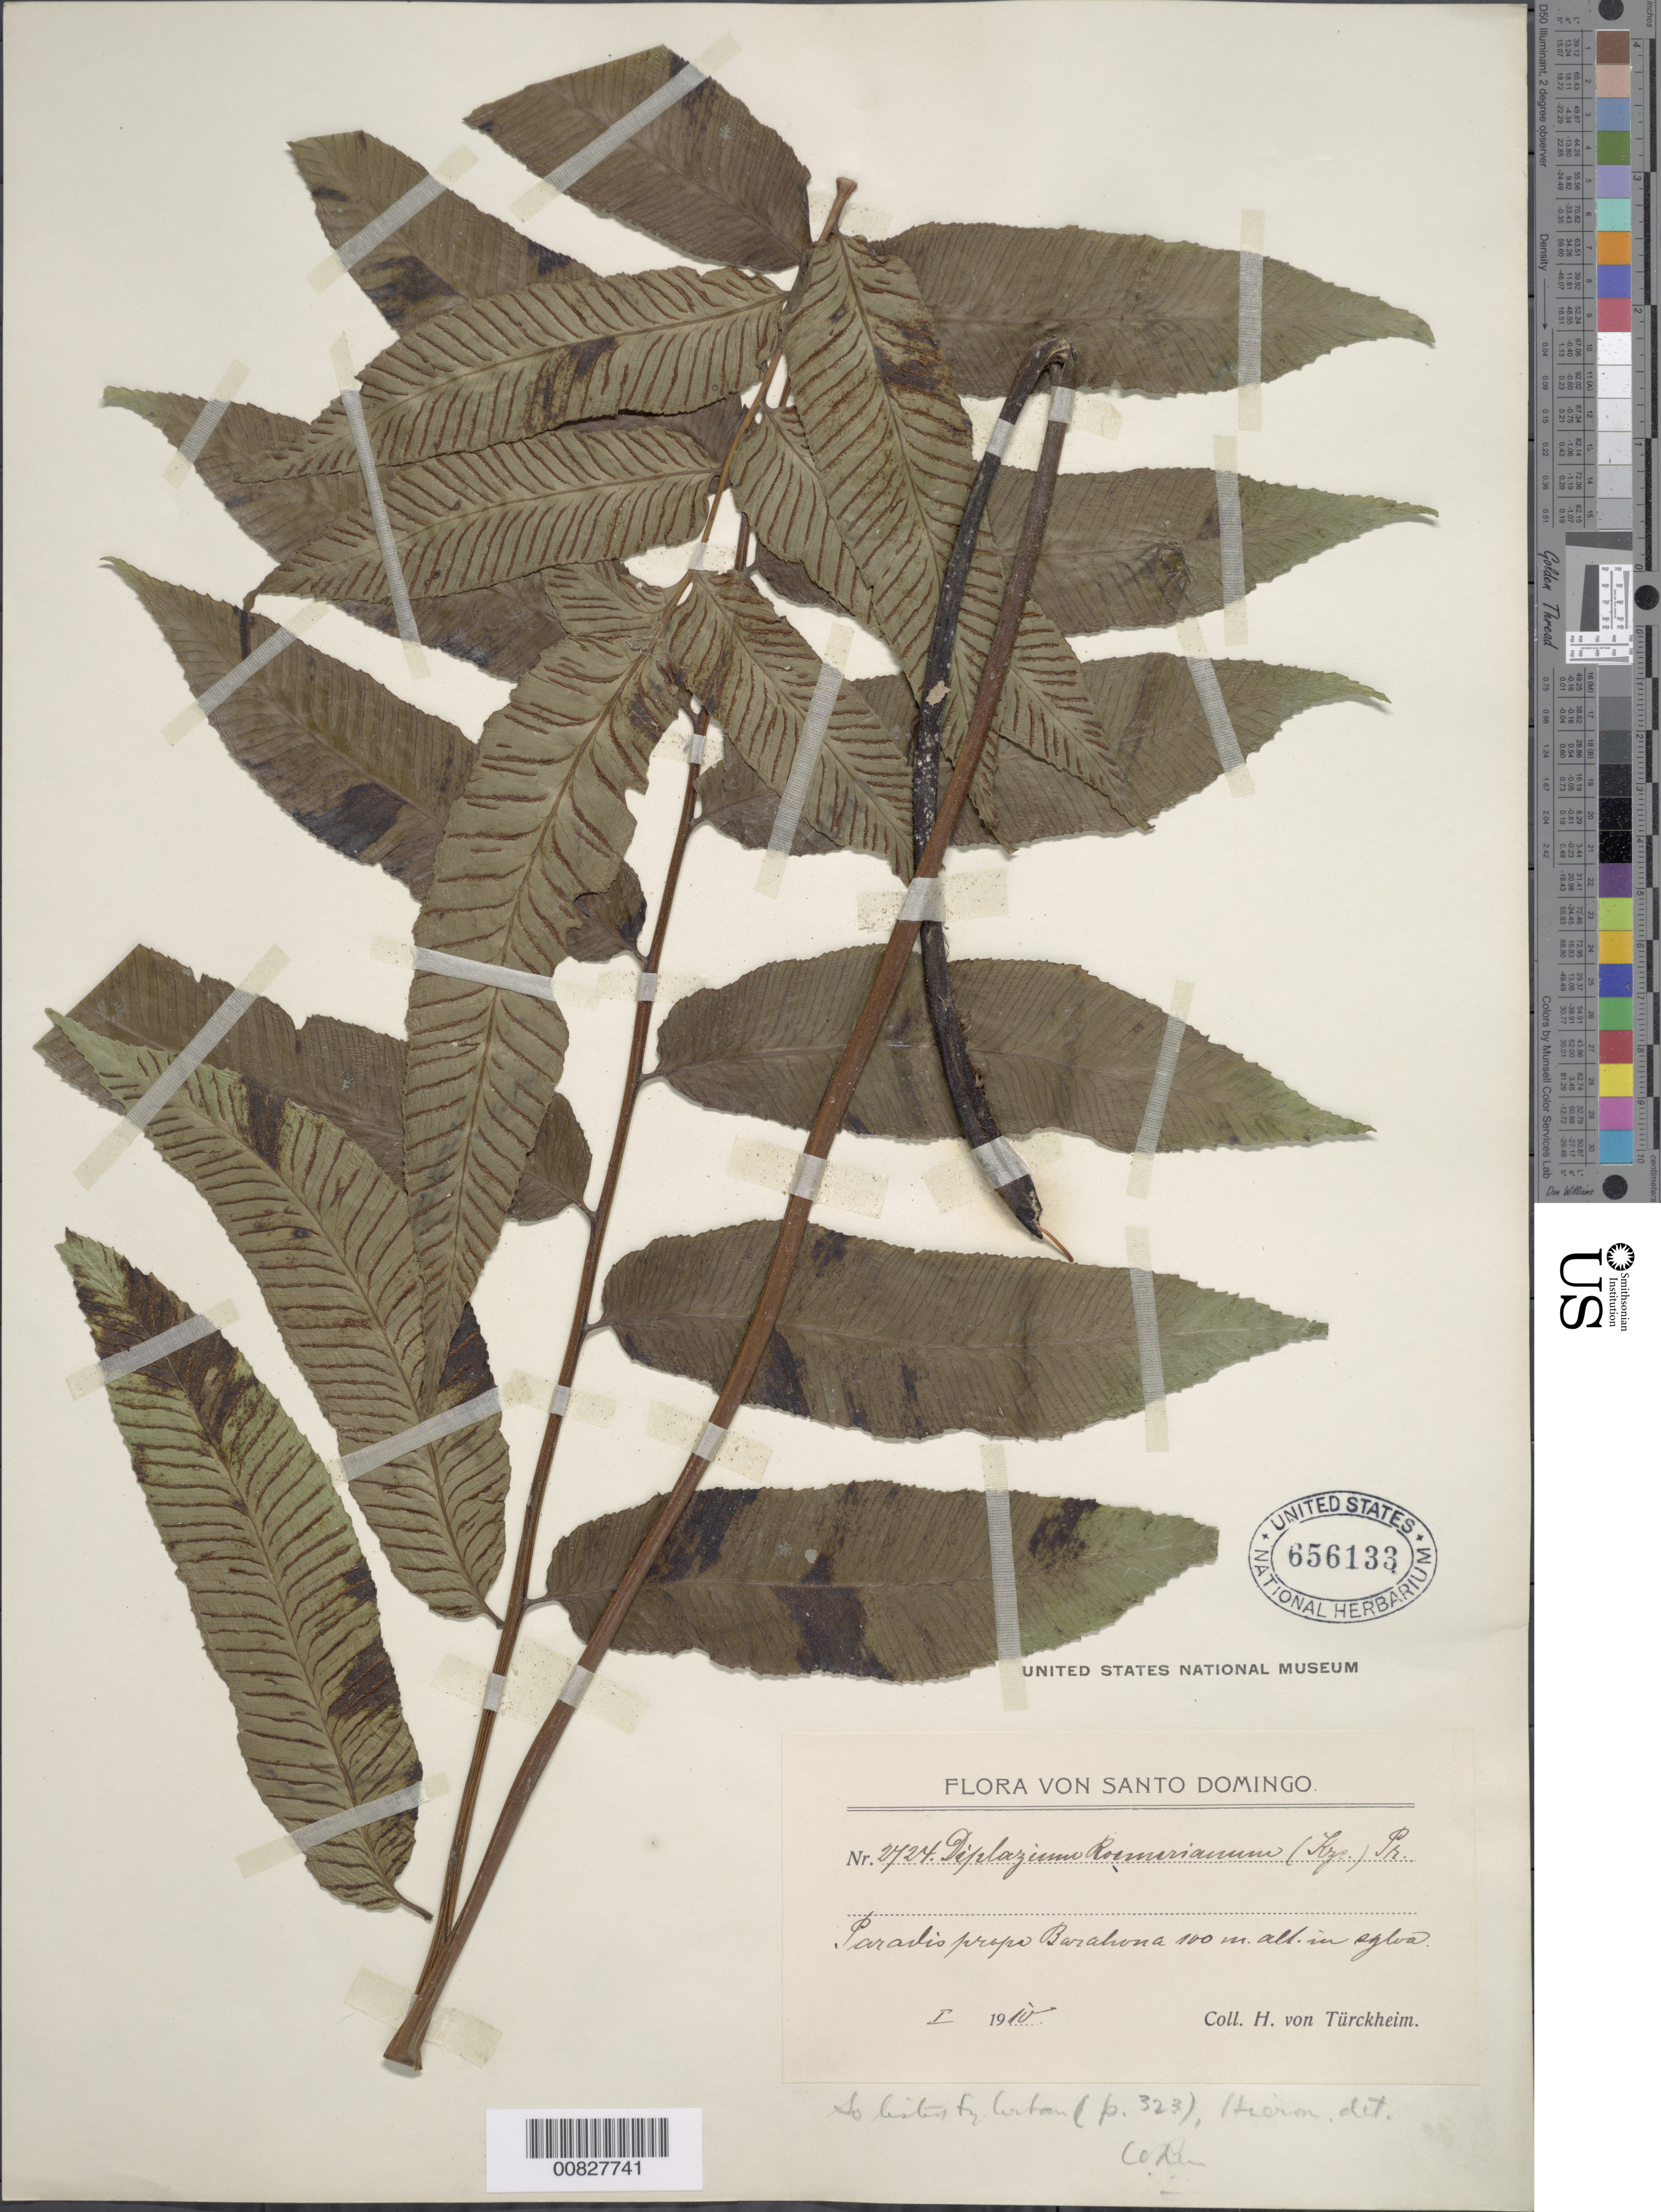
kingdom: Plantae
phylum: Tracheophyta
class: Polypodiopsida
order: Polypodiales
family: Athyriaceae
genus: Diplazium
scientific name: Diplazium flavescens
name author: (Mett.) Christ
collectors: H. von Türckheim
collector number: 2724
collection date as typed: Jan 1910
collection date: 1910-01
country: Dominican Republic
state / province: Barahona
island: Hispaniola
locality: Paradis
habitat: Sylva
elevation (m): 100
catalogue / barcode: US 656133